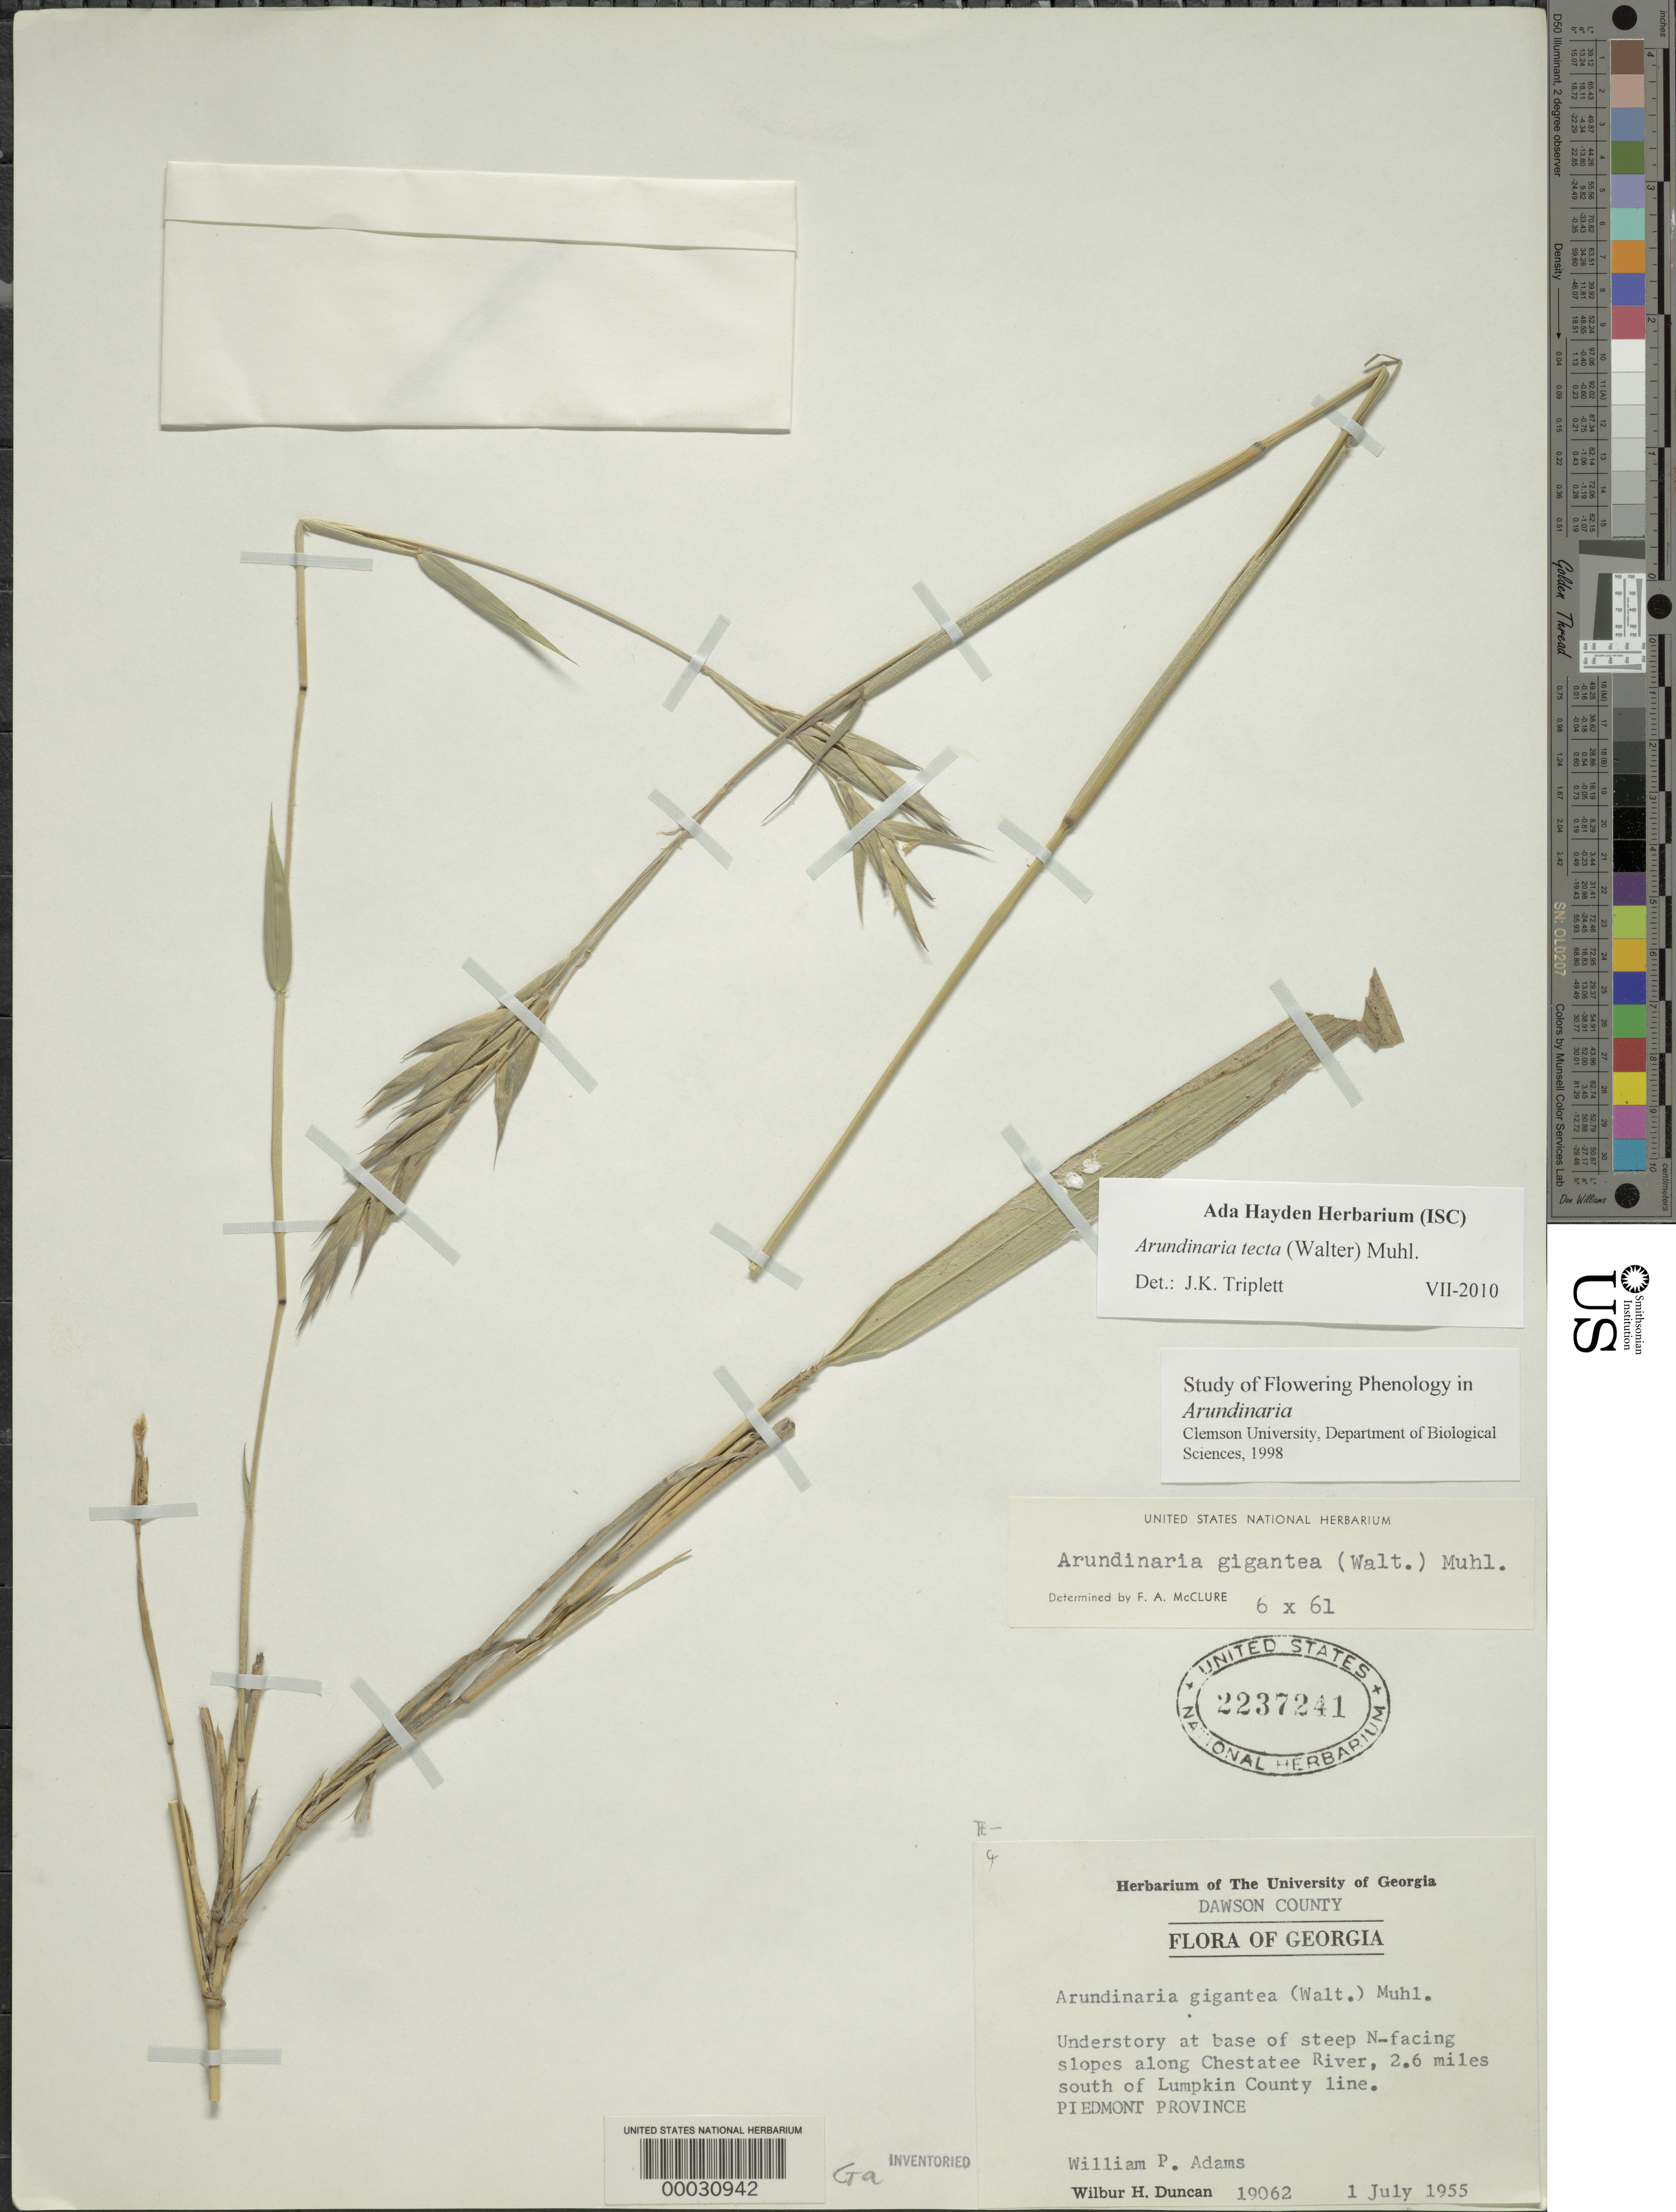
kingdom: Plantae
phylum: Tracheophyta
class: Liliopsida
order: Poales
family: Poaceae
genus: Arundinaria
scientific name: Arundinaria tecta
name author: (Walter) Muhl.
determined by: Triplett, J. K.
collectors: W. H. Duncan & W. R. Adams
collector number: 19062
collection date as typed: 01 Jul 1955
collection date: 1955-07-01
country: United States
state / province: Georgia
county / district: Dawson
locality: Chestatee river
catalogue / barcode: US 2237241